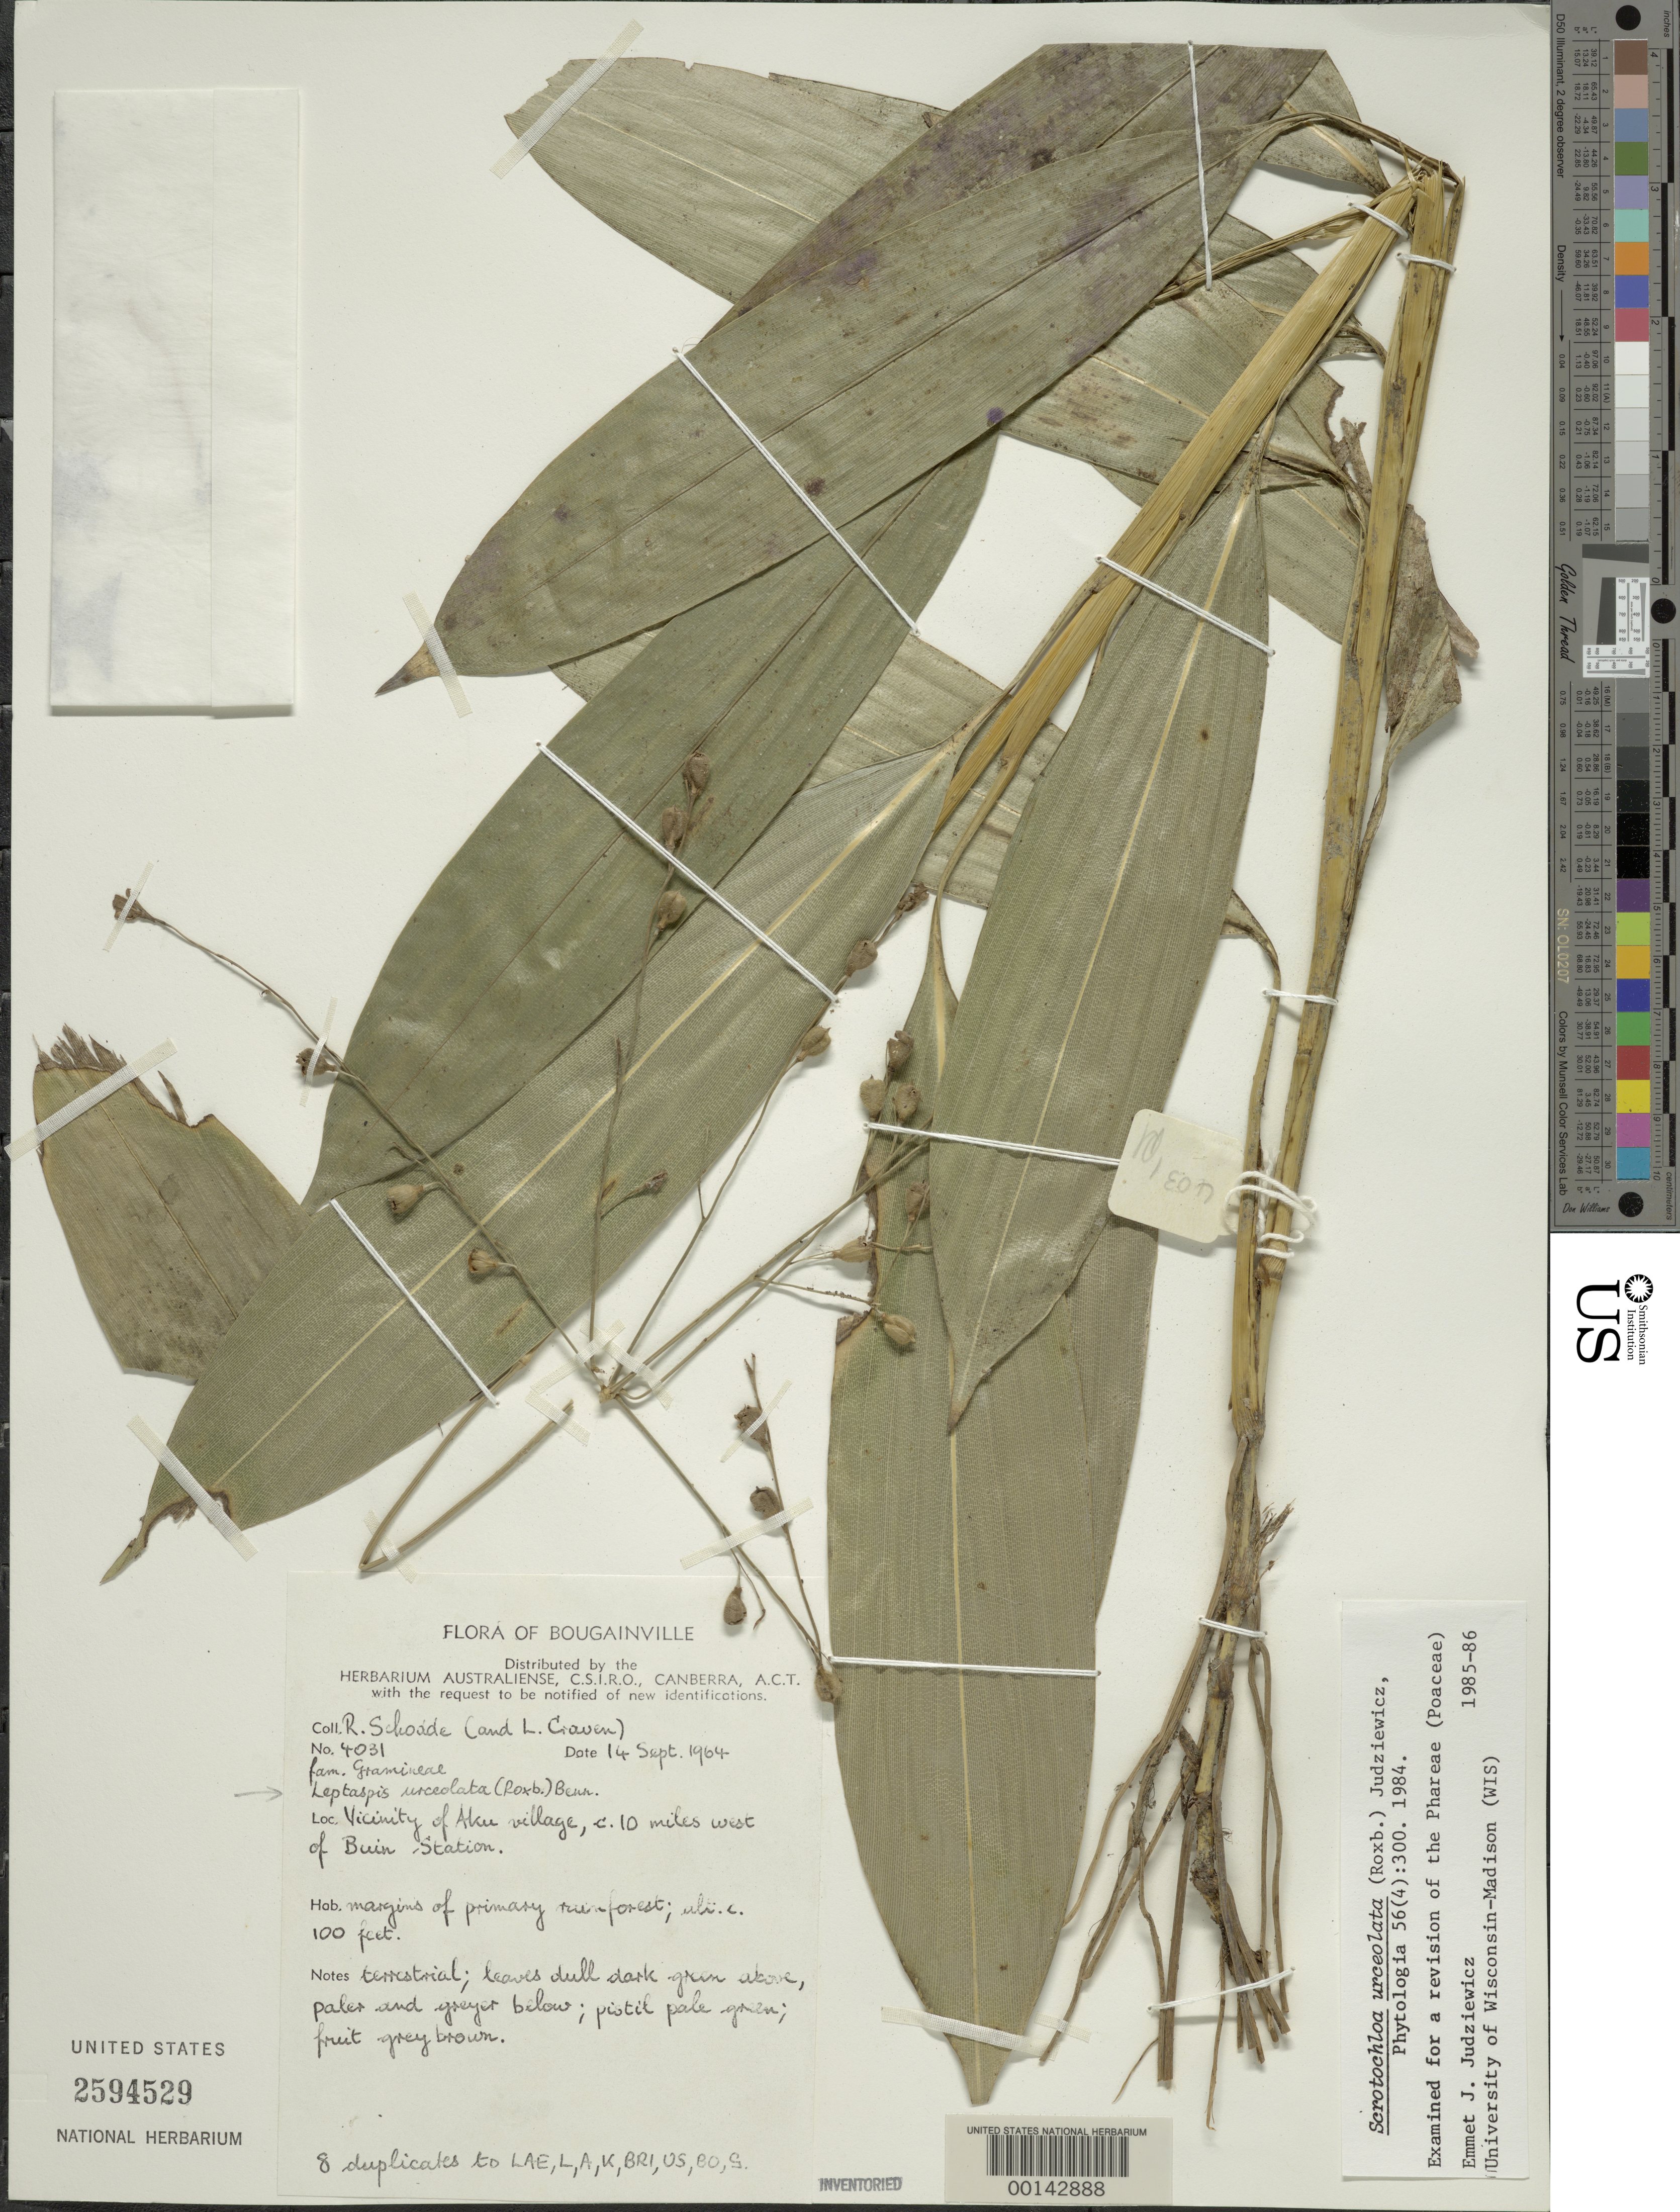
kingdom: Plantae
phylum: Tracheophyta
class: Liliopsida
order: Poales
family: Poaceae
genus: Scrotochloa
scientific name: Scrotochloa urceolata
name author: (Roxb.) Judz.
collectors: R. Schodde & L. A. Craven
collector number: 4031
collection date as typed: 14 Sep 1964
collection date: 1964-09-14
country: Papua New Guinea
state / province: Bougainville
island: Bougainville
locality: Aku village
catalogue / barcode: US 2594529